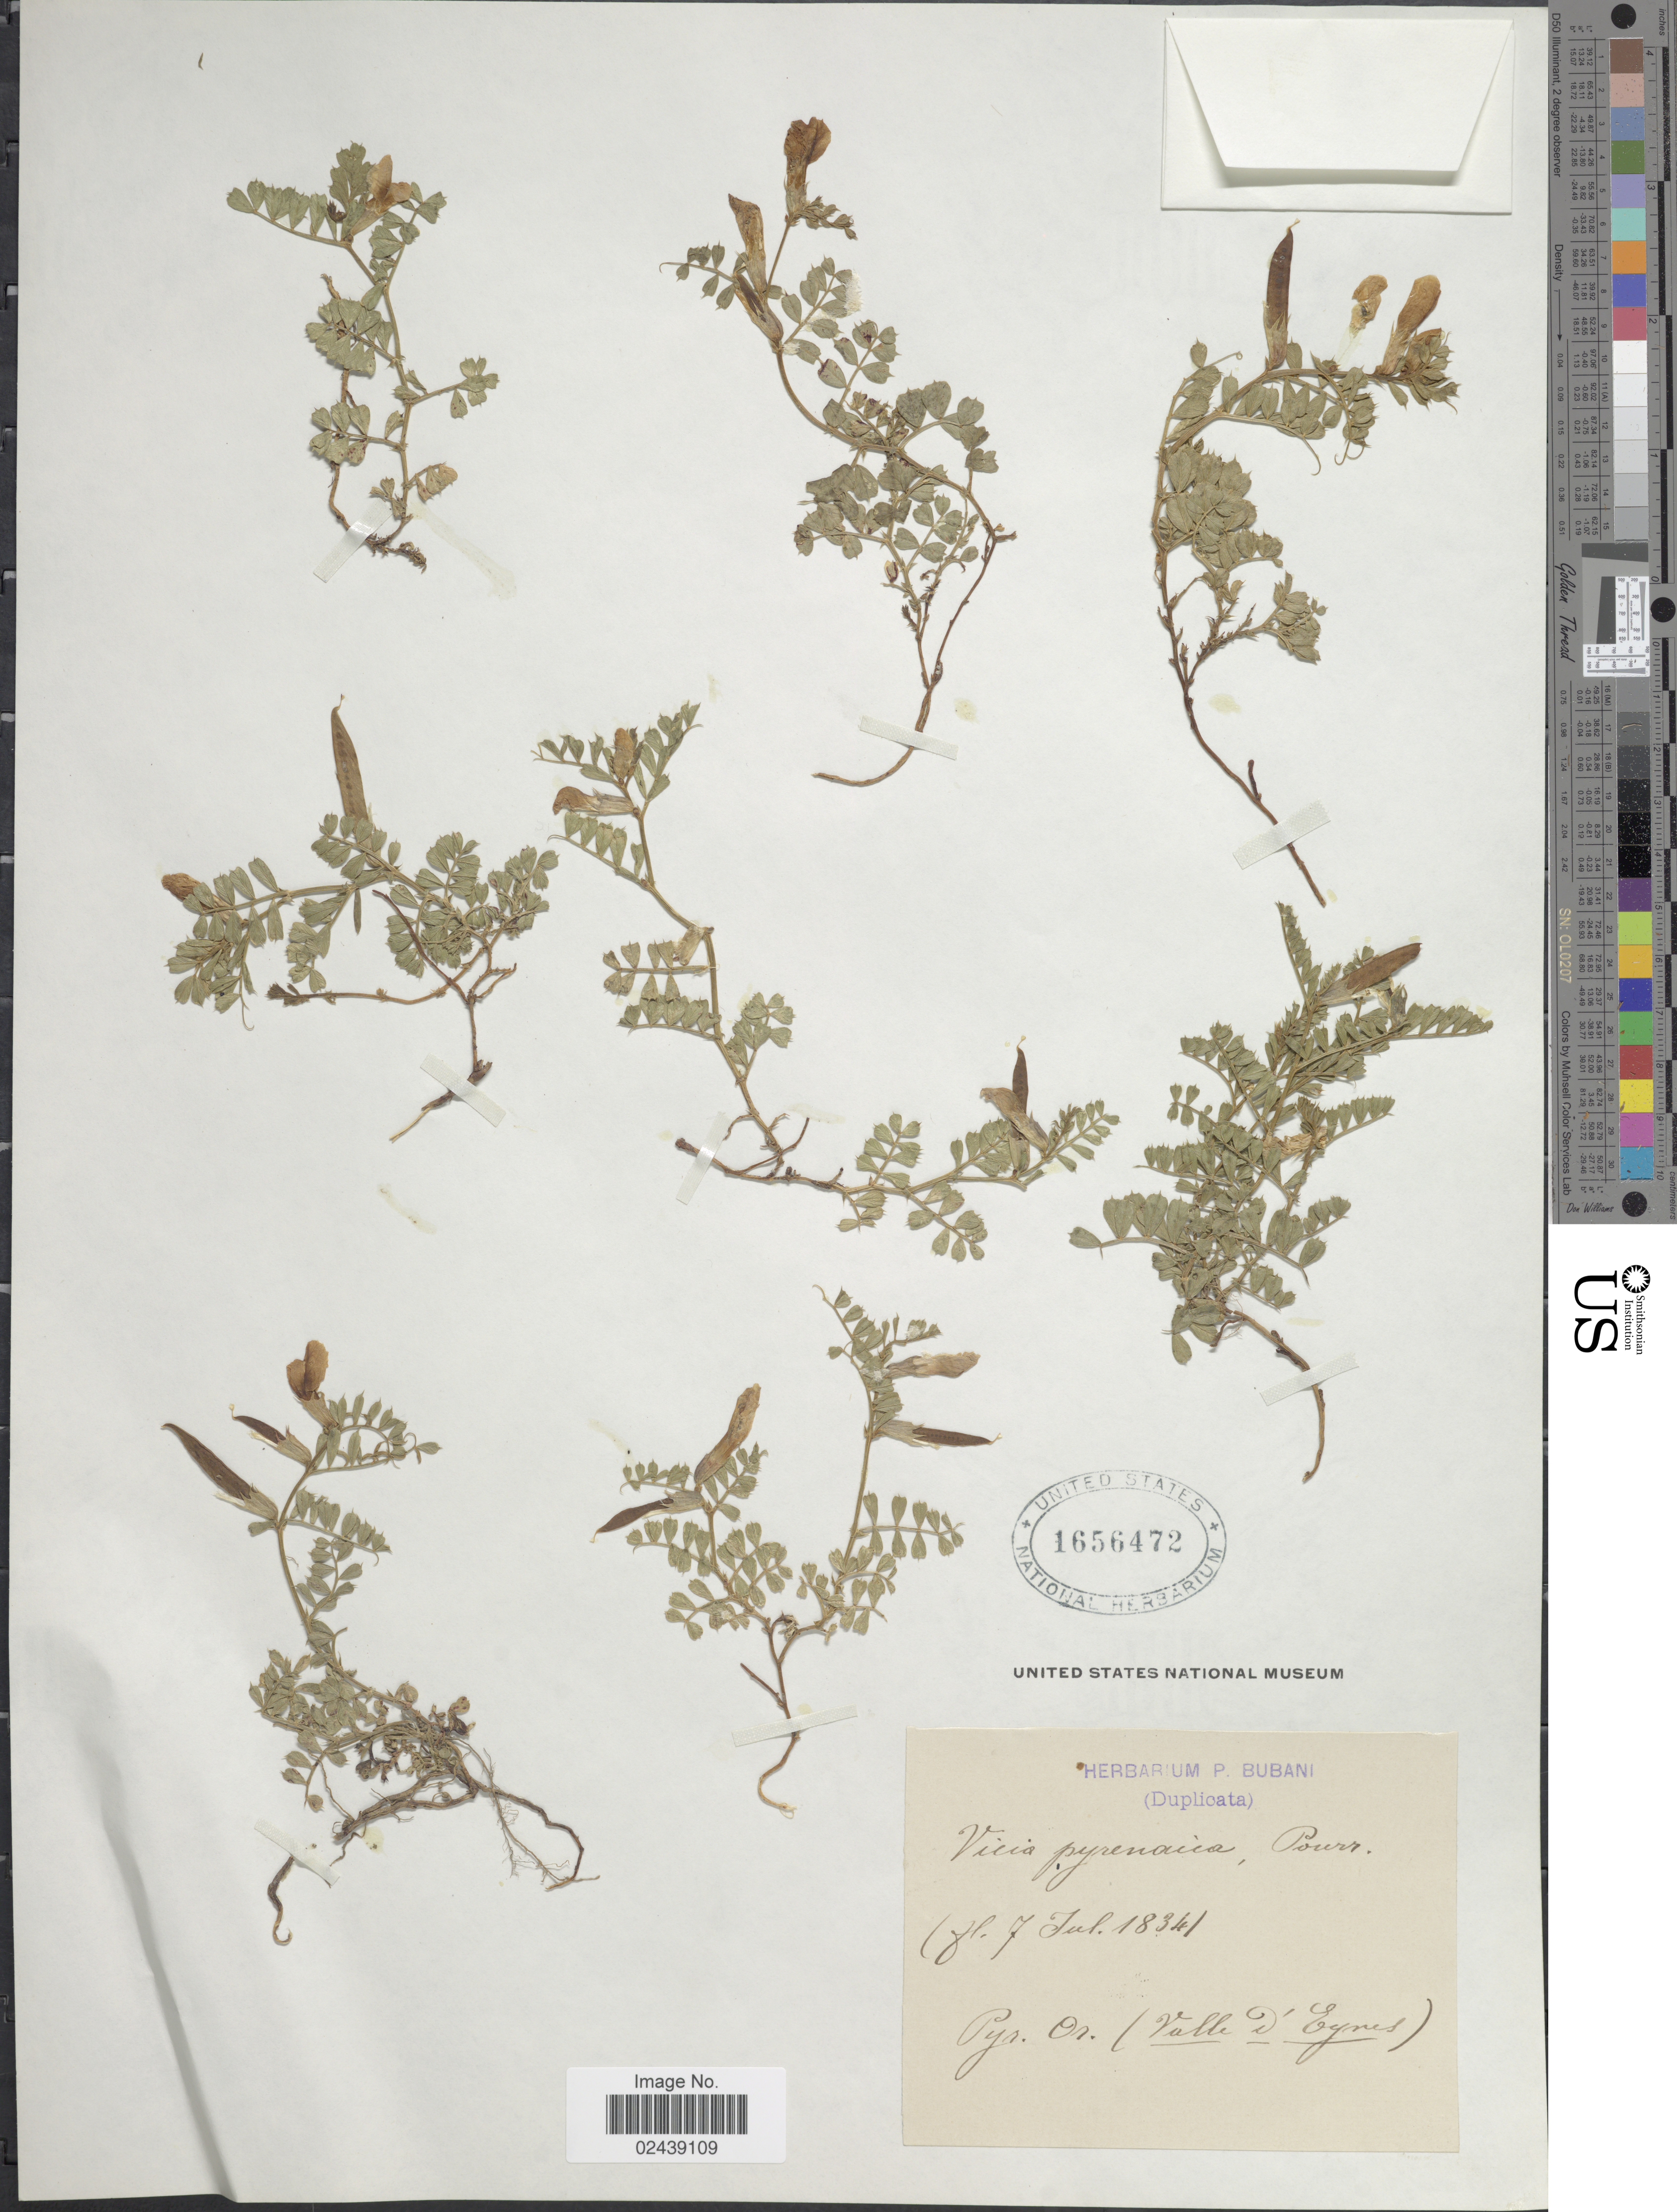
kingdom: Plantae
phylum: Tracheophyta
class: Magnoliopsida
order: Fabales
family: Fabaceae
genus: Vicia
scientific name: Vicia pyrenaica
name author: Pourr.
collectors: ex herb. P. Bubani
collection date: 1834-07-07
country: France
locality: Pyr. Or. (Valle d'Eyne)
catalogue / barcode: US 1656472